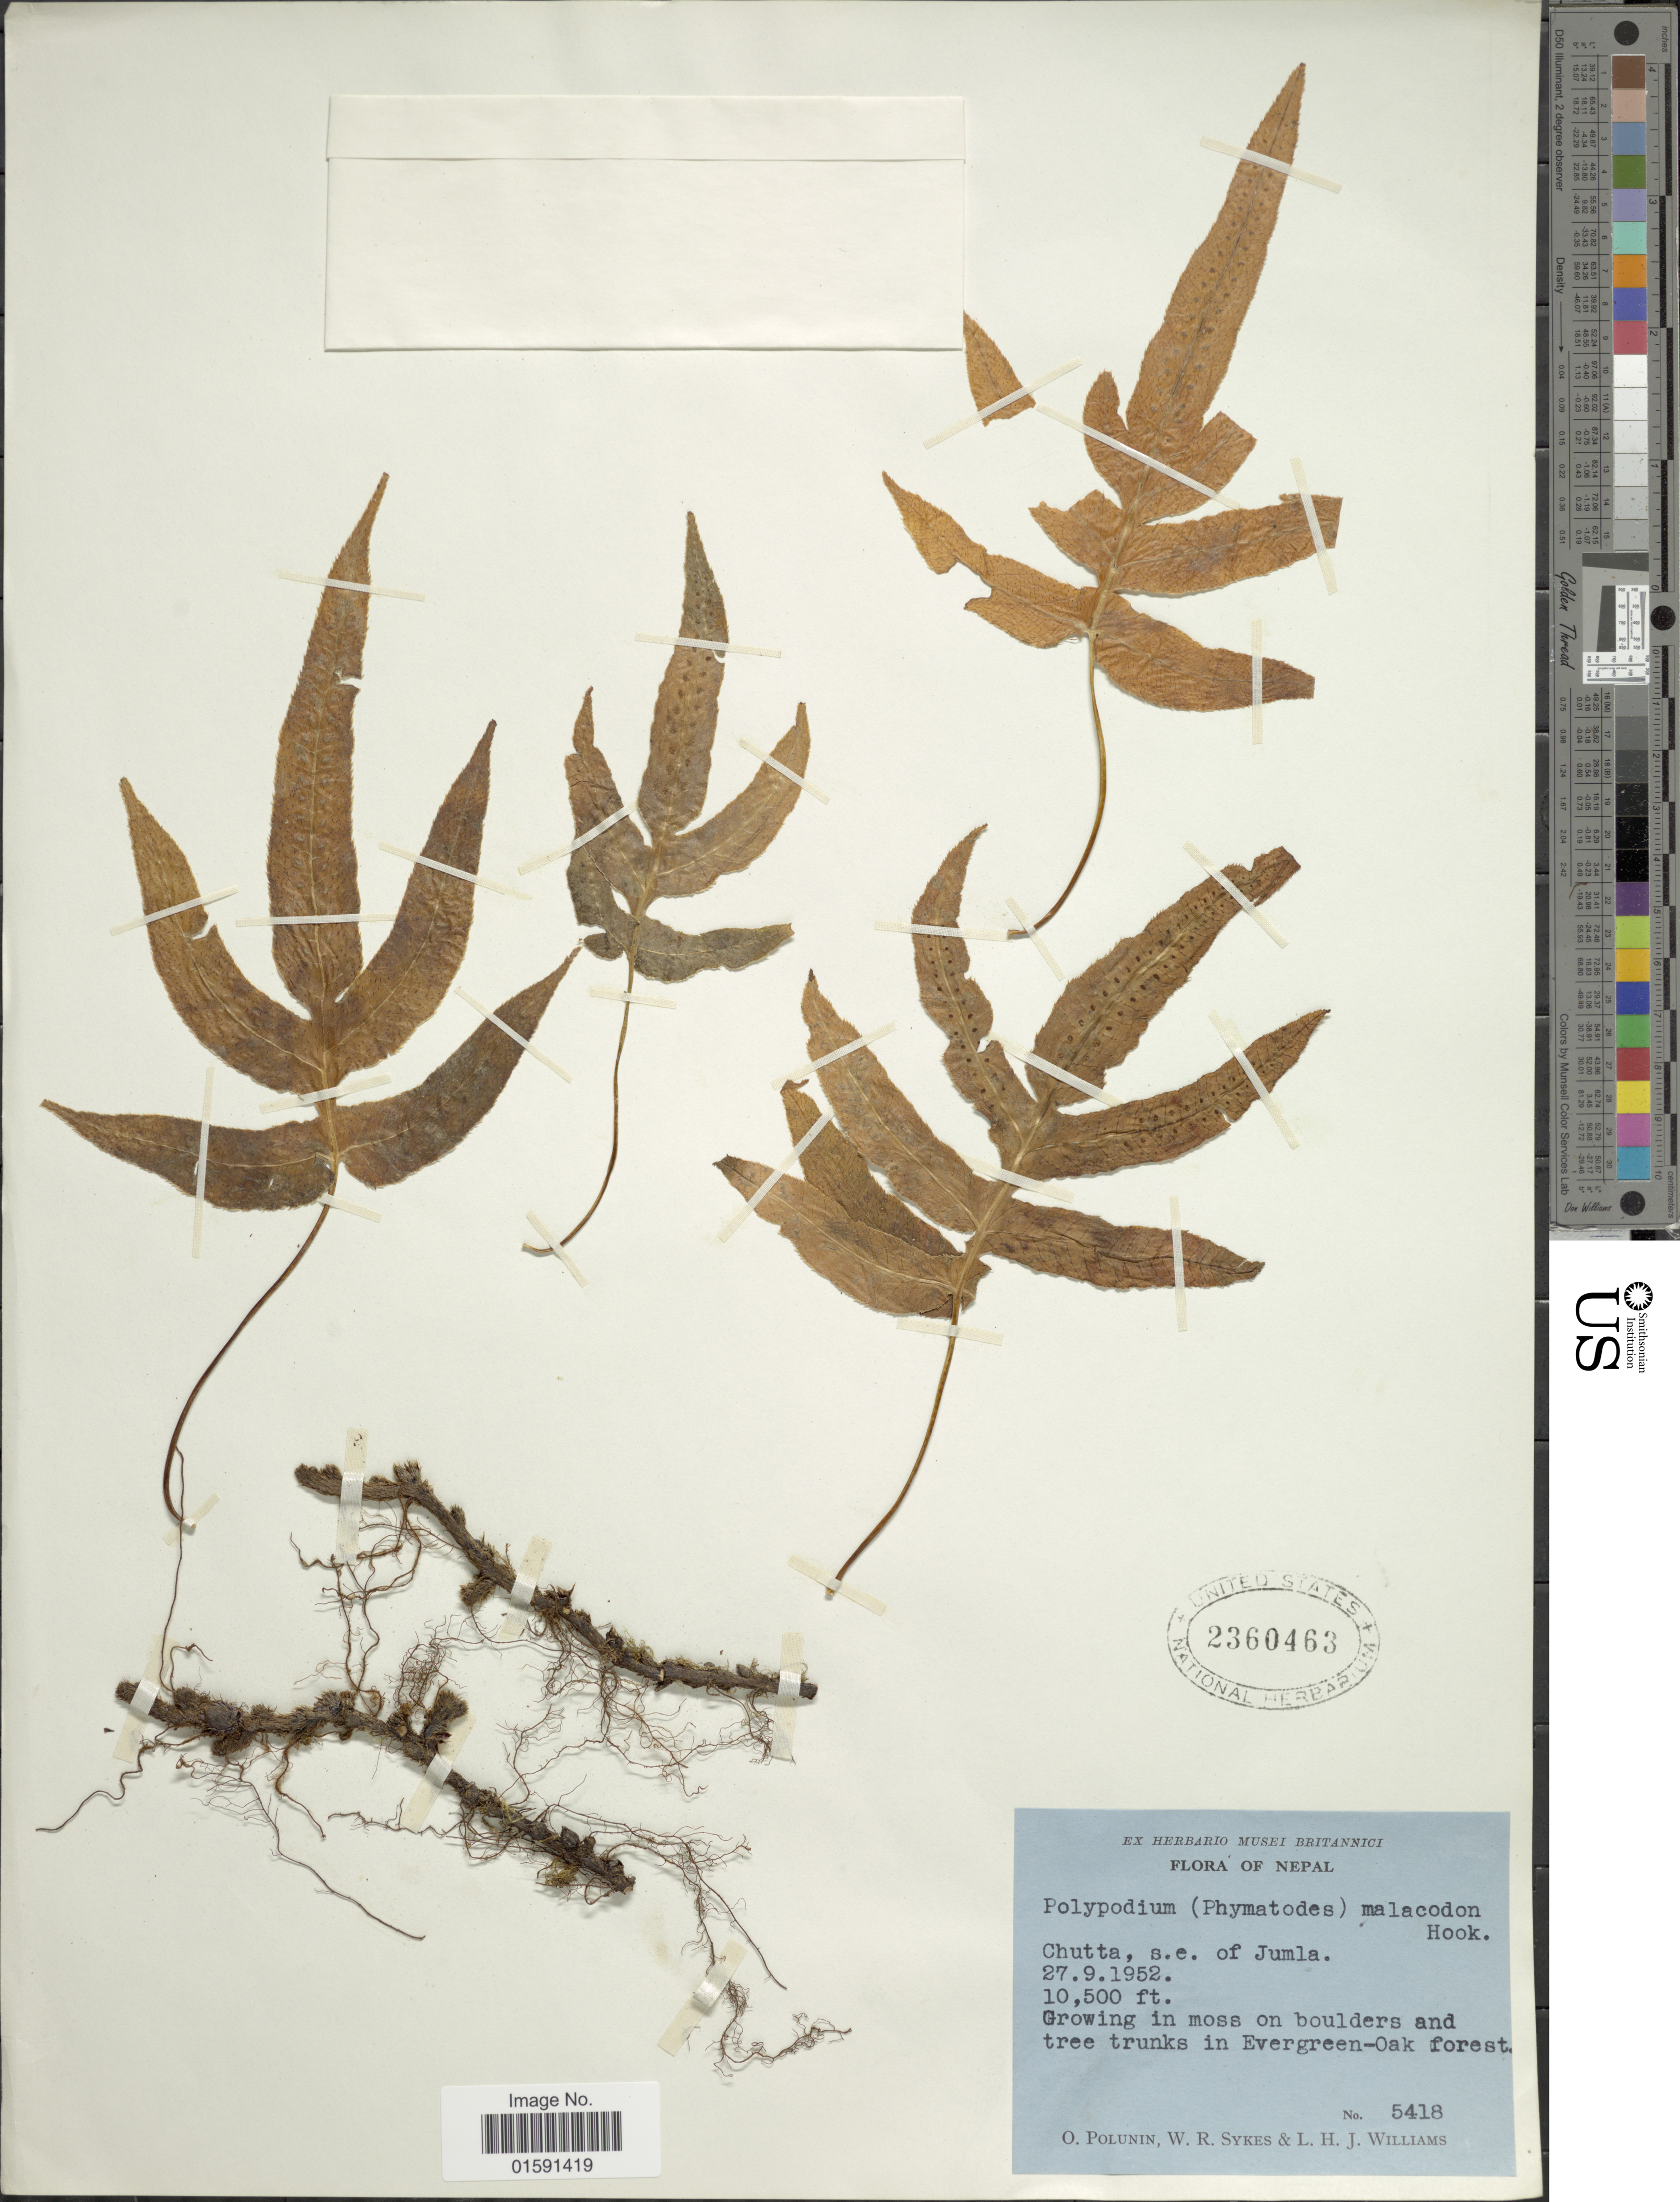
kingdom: Plantae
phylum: Tracheophyta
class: Polypodiopsida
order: Polypodiales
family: Polypodiaceae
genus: Selliguea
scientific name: Selliguea malacodon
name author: (Hook.) S. L. Yu et al.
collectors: O. V. Polunin, W. R. Sykes & L. H. J. Williams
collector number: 5418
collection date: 1952-09-27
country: Nepal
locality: Chutta, s.e. of Jumla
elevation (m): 3200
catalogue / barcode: US 2360463